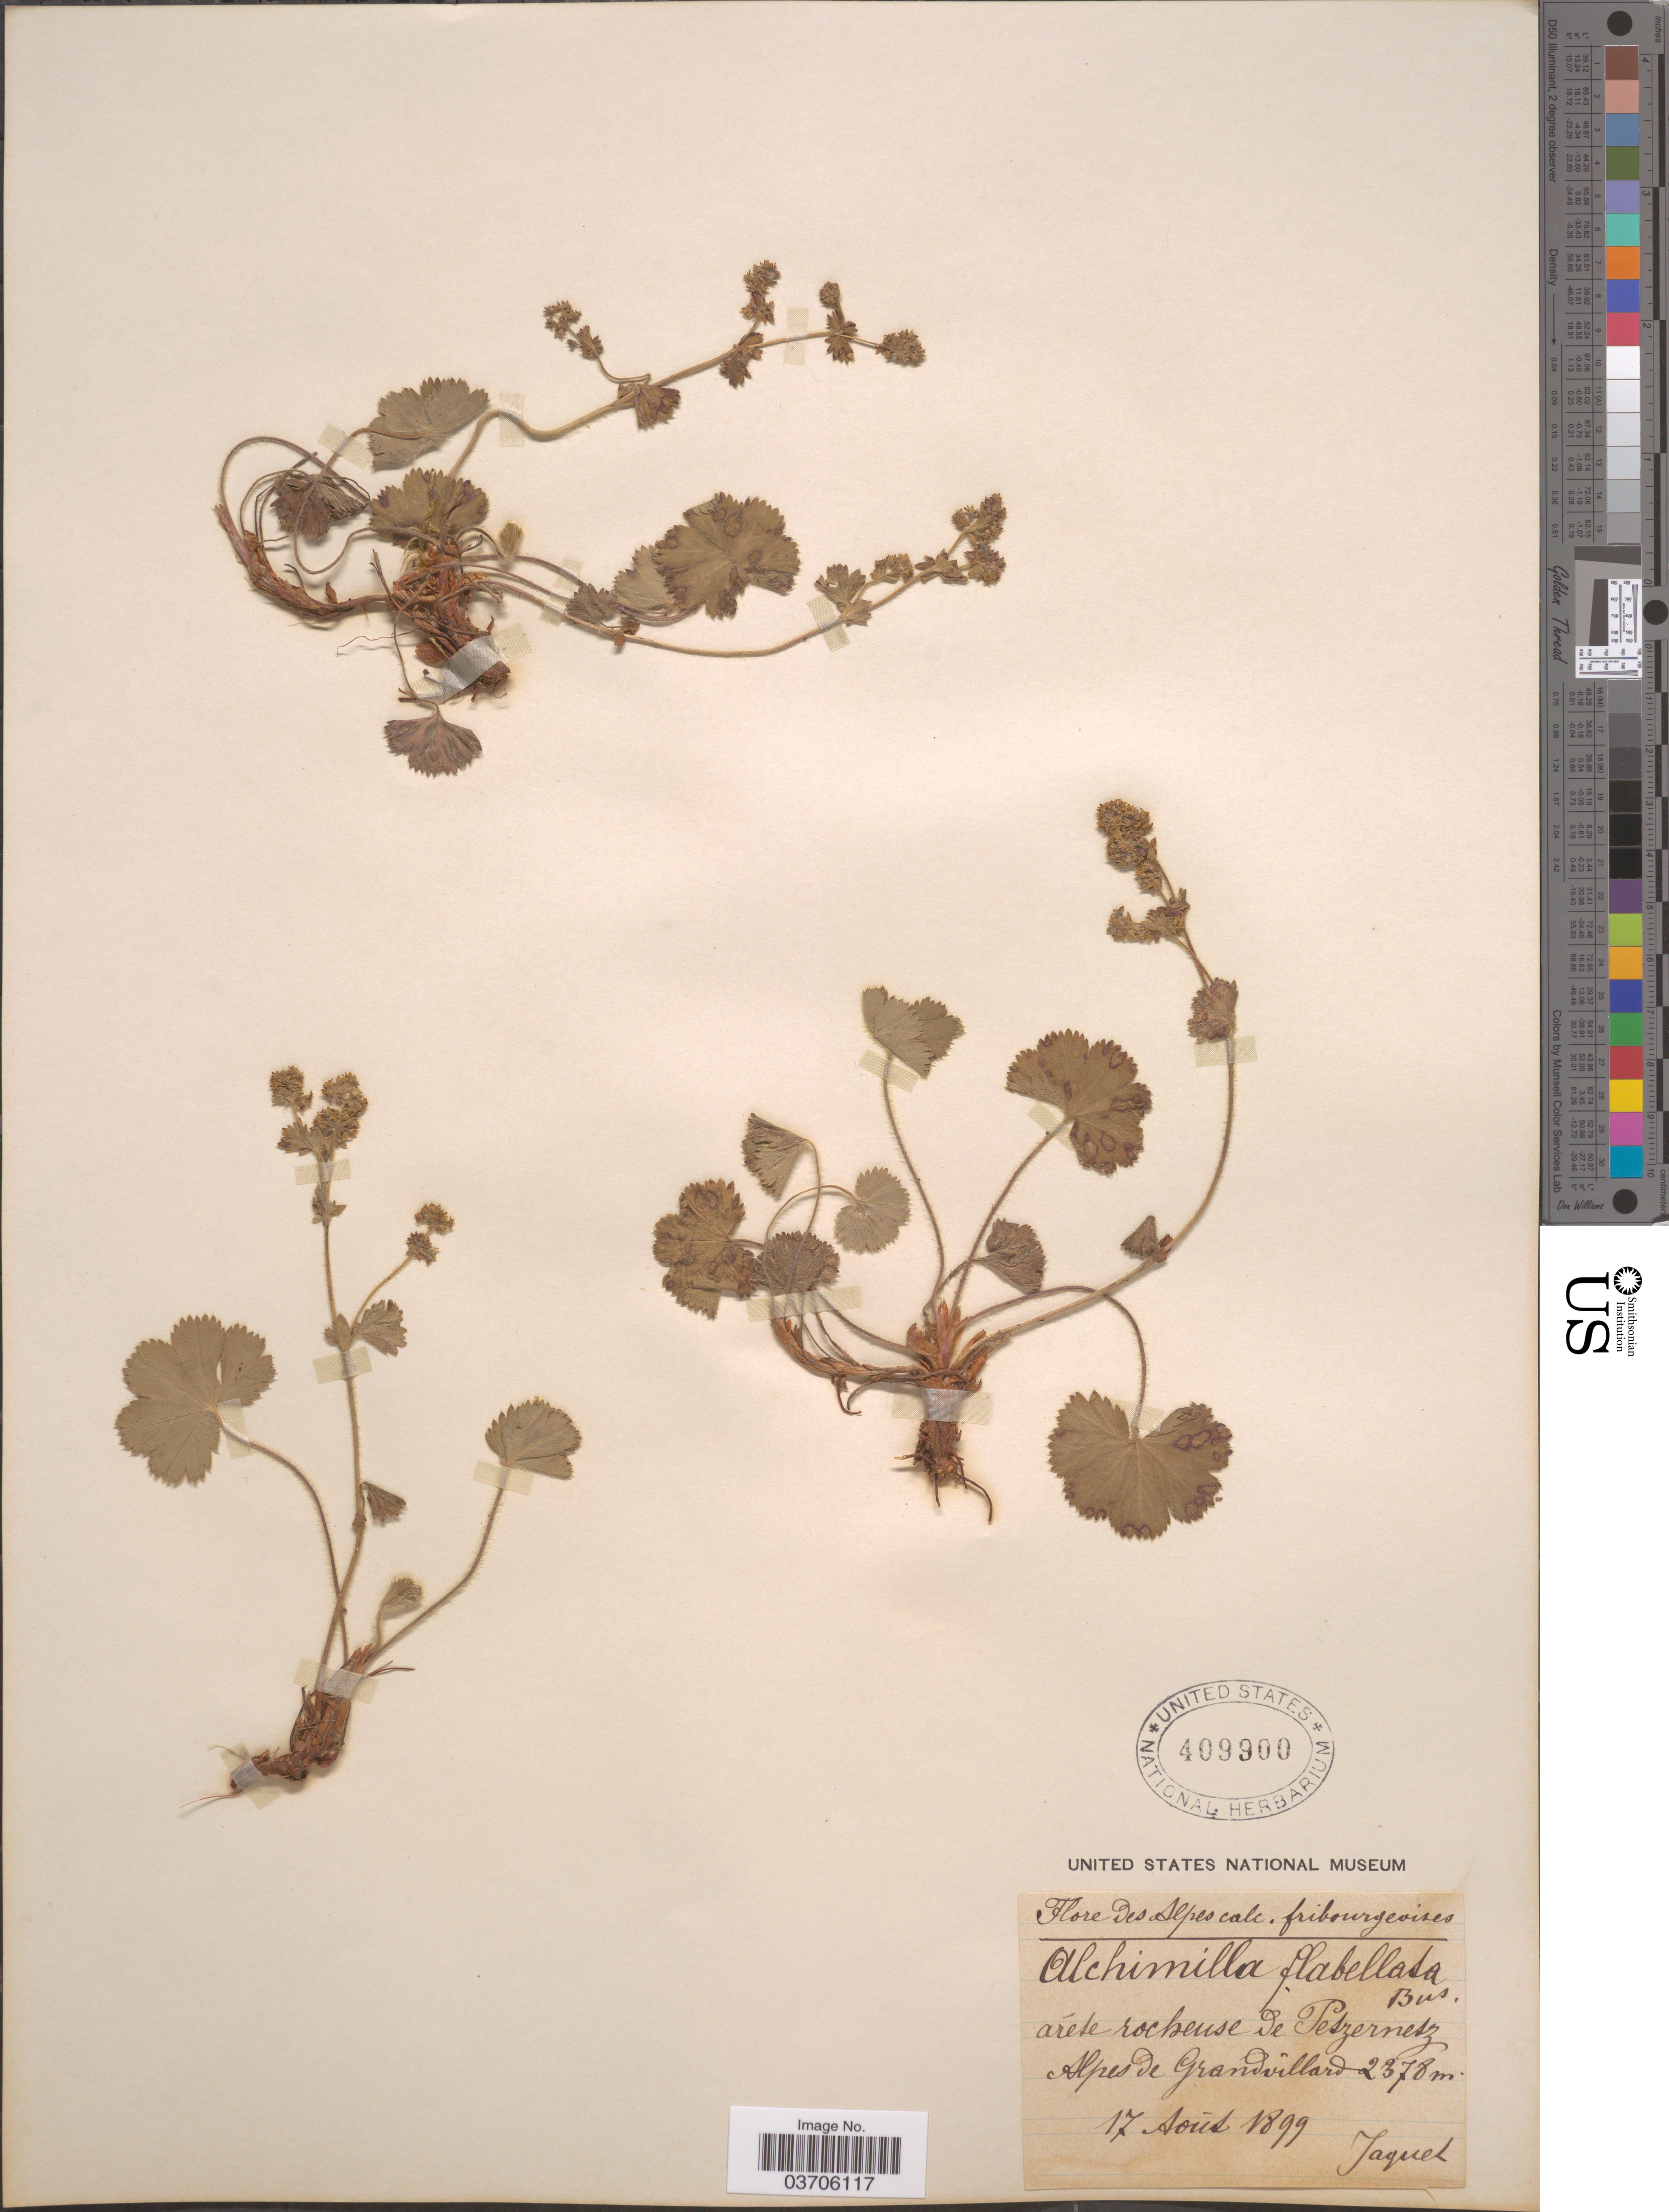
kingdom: Plantae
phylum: Tracheophyta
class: Magnoliopsida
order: Rosales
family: Rosaceae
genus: Alchemilla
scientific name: Alchemilla flabellata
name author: Buser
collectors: -. Jaquet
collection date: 1899-08-17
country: Switzerland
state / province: Fribourg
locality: Alpes calc. fribourgeoises. arete rocheuse de Petzernetz. Alpes de Grandvillard.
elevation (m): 2378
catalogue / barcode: US 409900